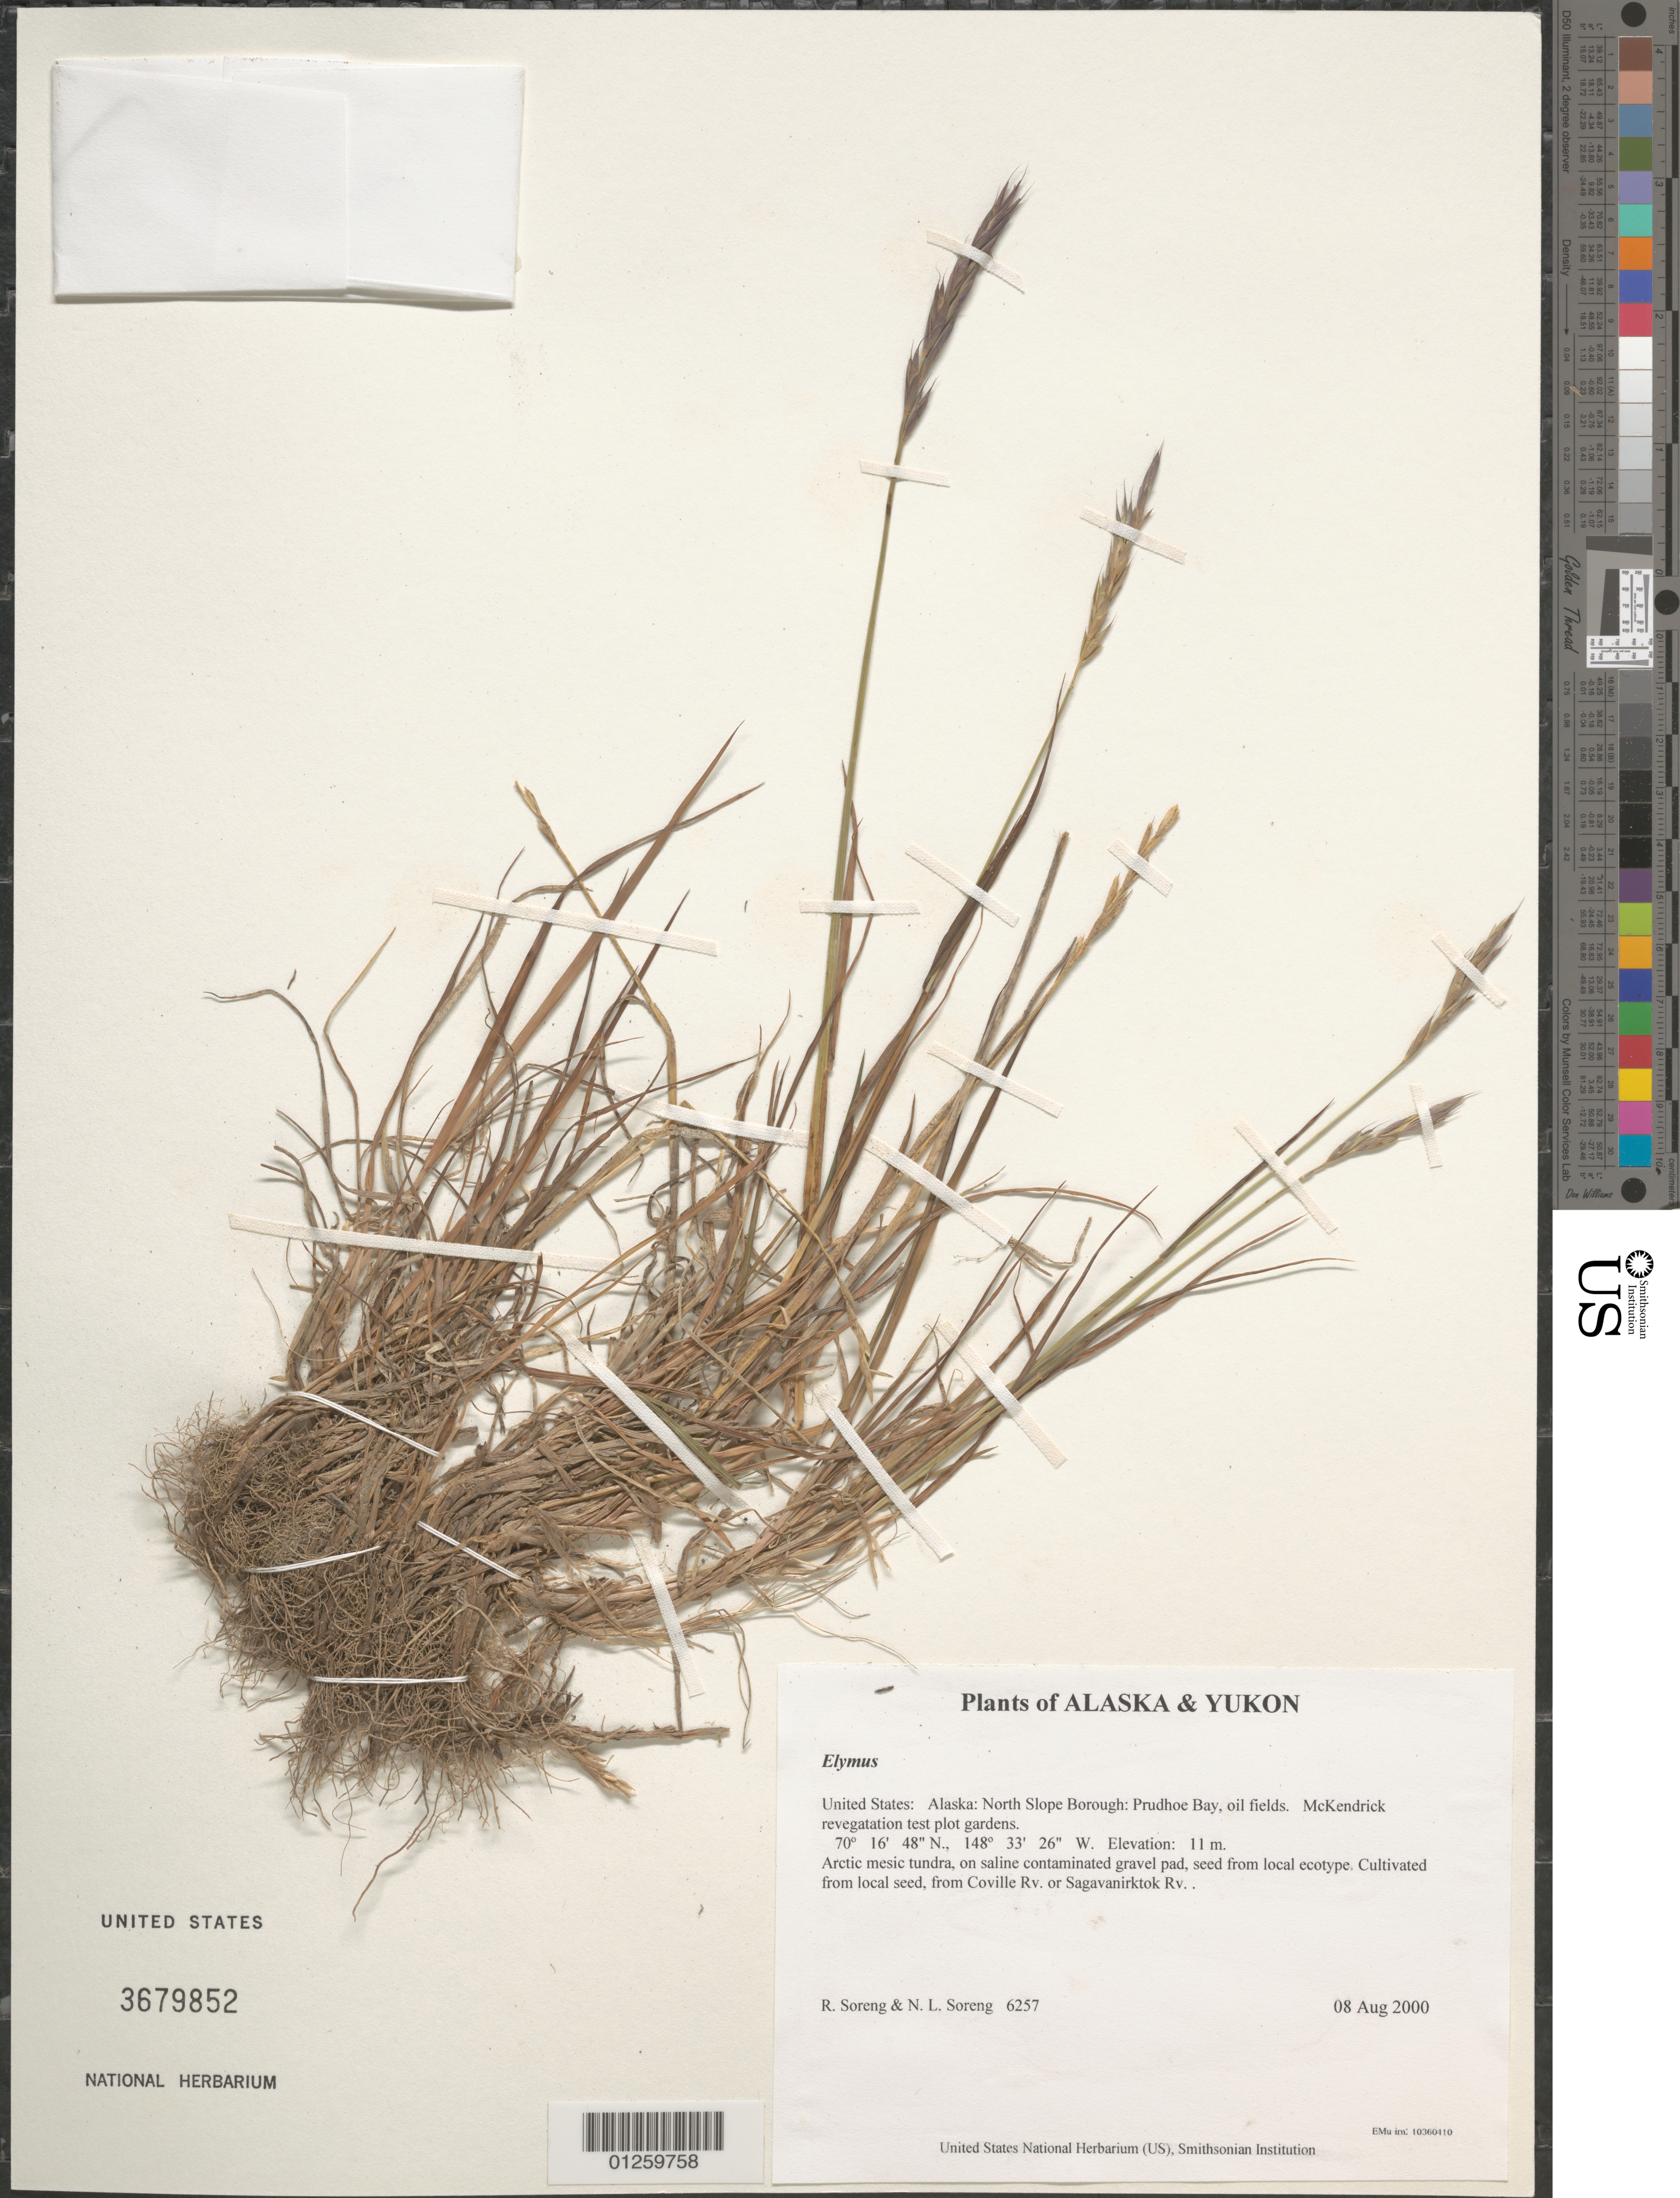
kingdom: Plantae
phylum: Tracheophyta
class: Liliopsida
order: Poales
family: Poaceae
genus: Elymus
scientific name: Elymus sp.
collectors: R. J. Soreng & N. L. Soreng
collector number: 6257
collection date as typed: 08 Aug 2000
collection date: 2000-08-08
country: United States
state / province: Alaska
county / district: North Slope Borough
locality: Prudhoe Bay, oil fields. McKendrick revegatation test plot gardens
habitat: Arctic mesic tundra, on saline contaminated gravel pad, seed from local ecotype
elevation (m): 11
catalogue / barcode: US 3679852